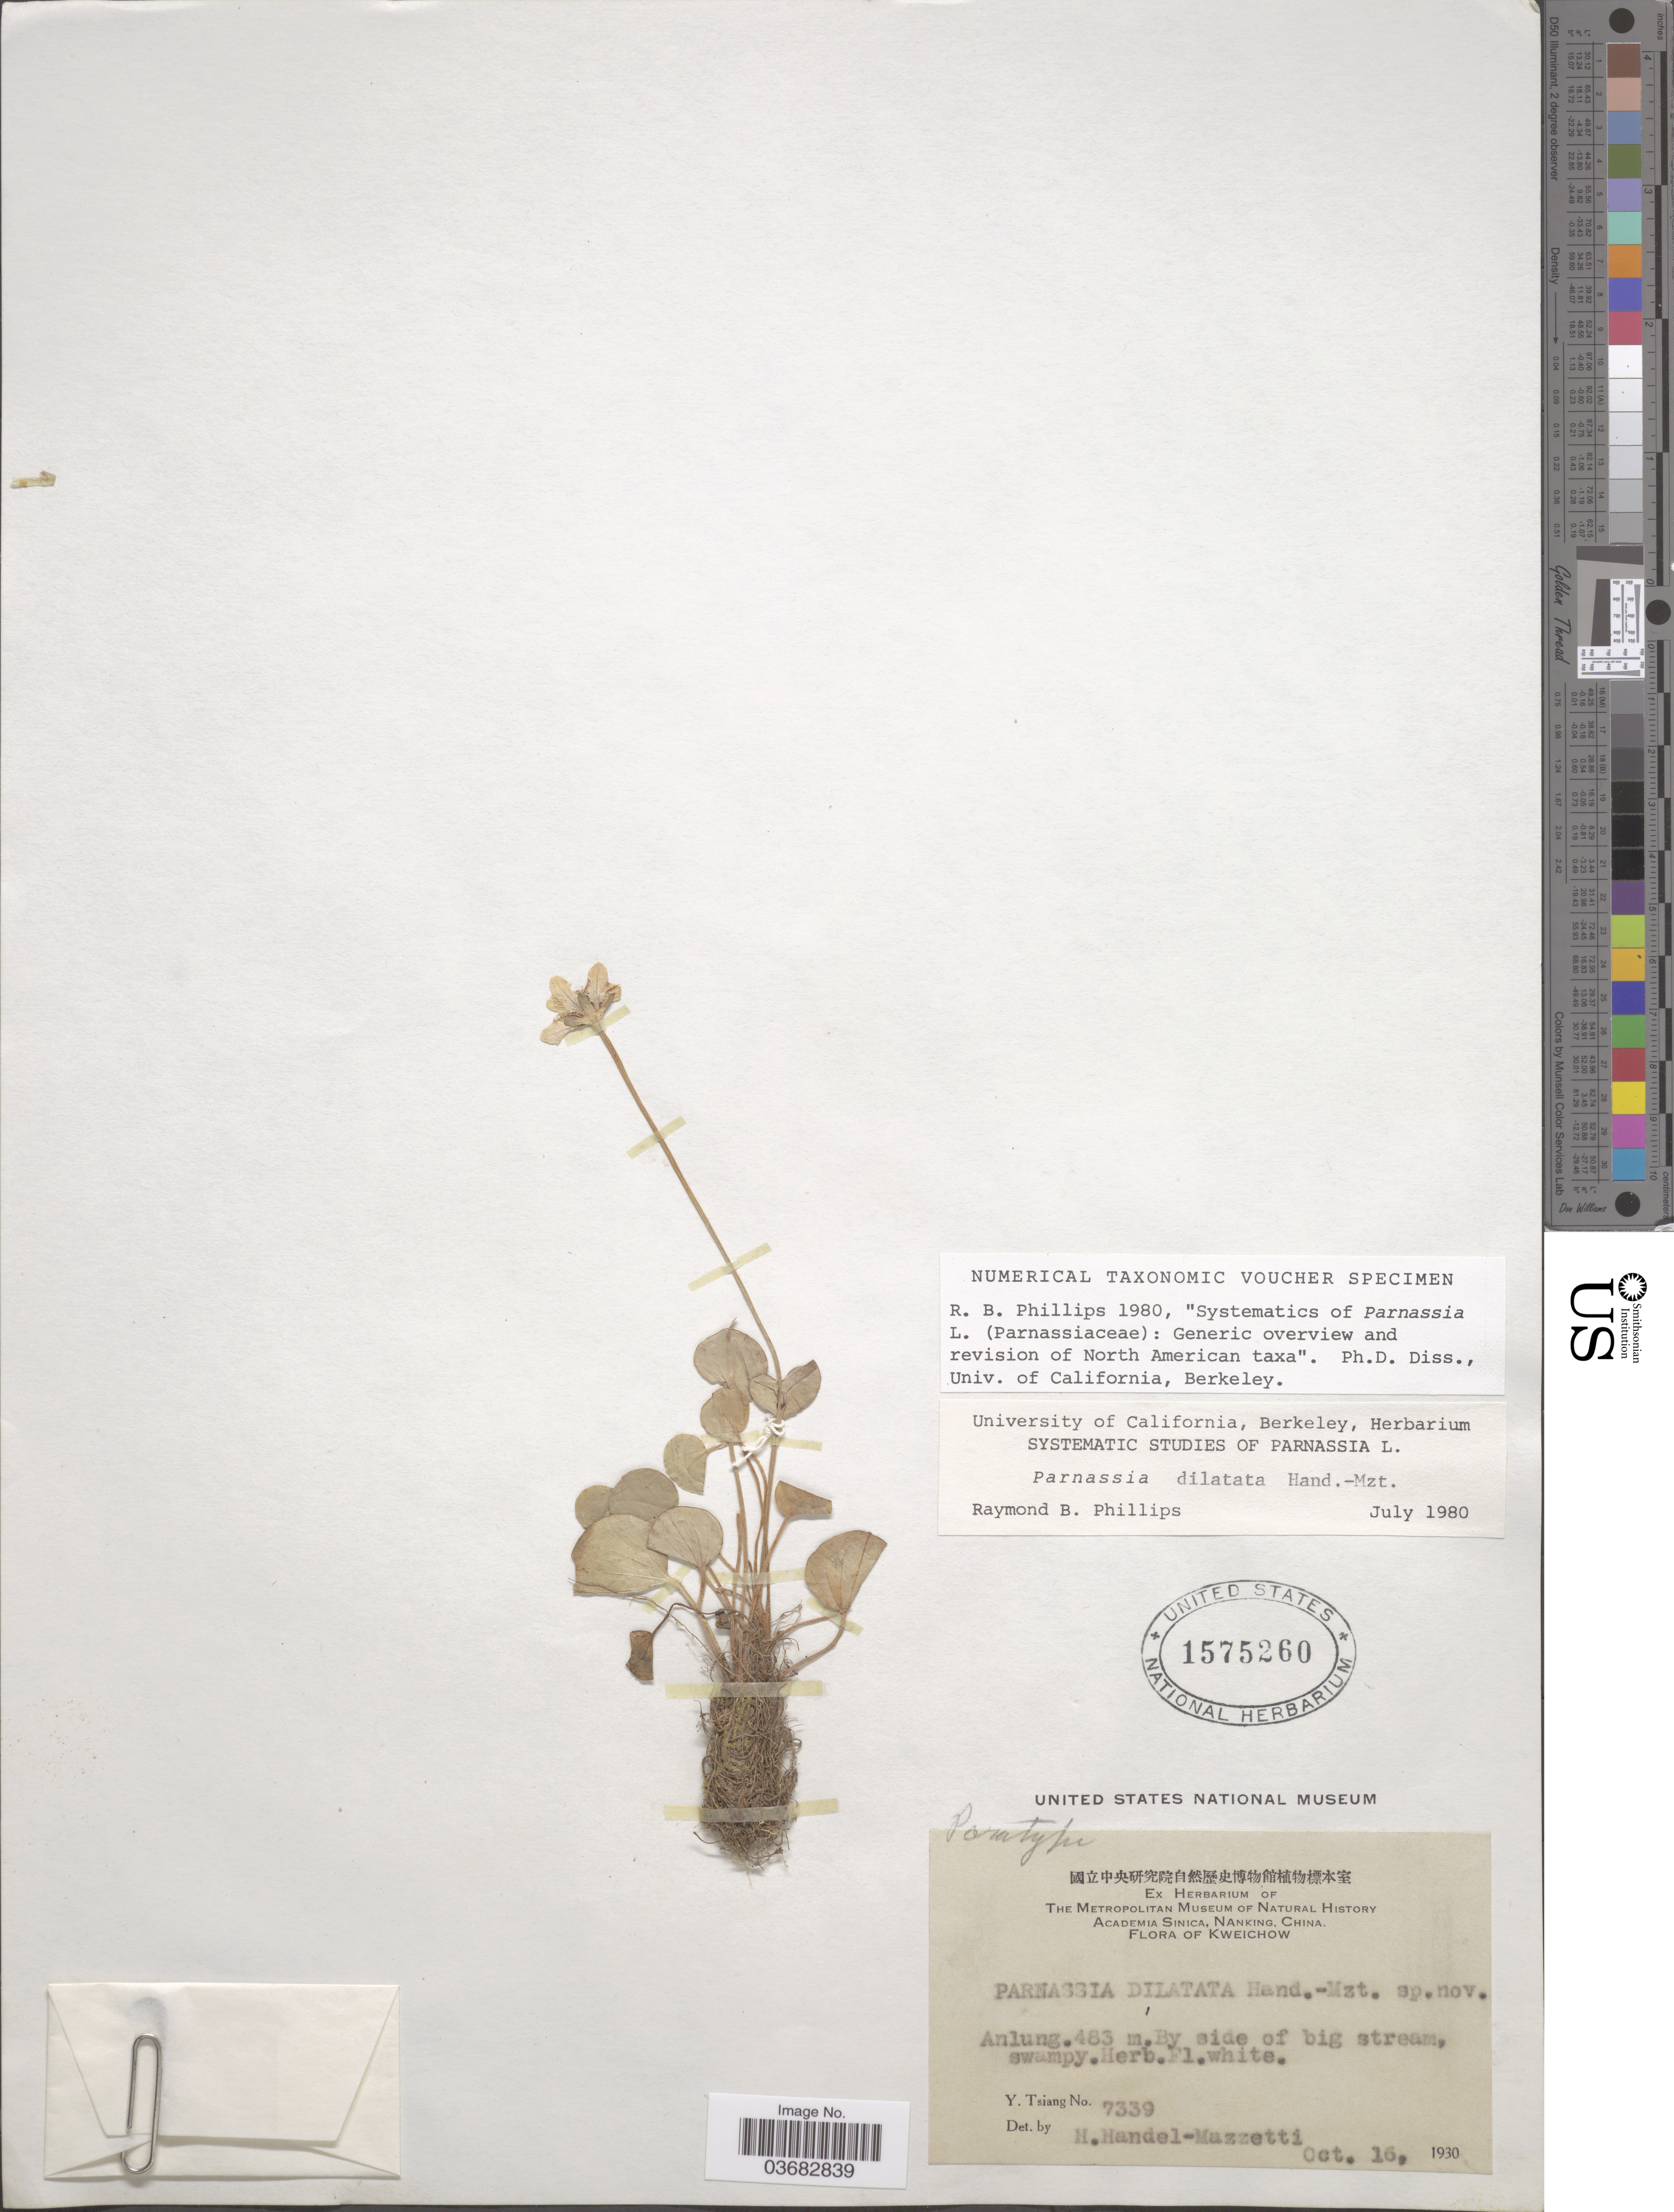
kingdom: Plantae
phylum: Tracheophyta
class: Magnoliopsida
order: Celastrales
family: Parnassiaceae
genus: Parnassia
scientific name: Parnassia dilatata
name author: Hand.-Mazz.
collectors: Y. Tsiang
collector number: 7339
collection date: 1930-10-16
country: China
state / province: Guizhou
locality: Kweichow. Anlung. 483 m. By side of big stream, swampy.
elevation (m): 483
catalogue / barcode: US 1575260